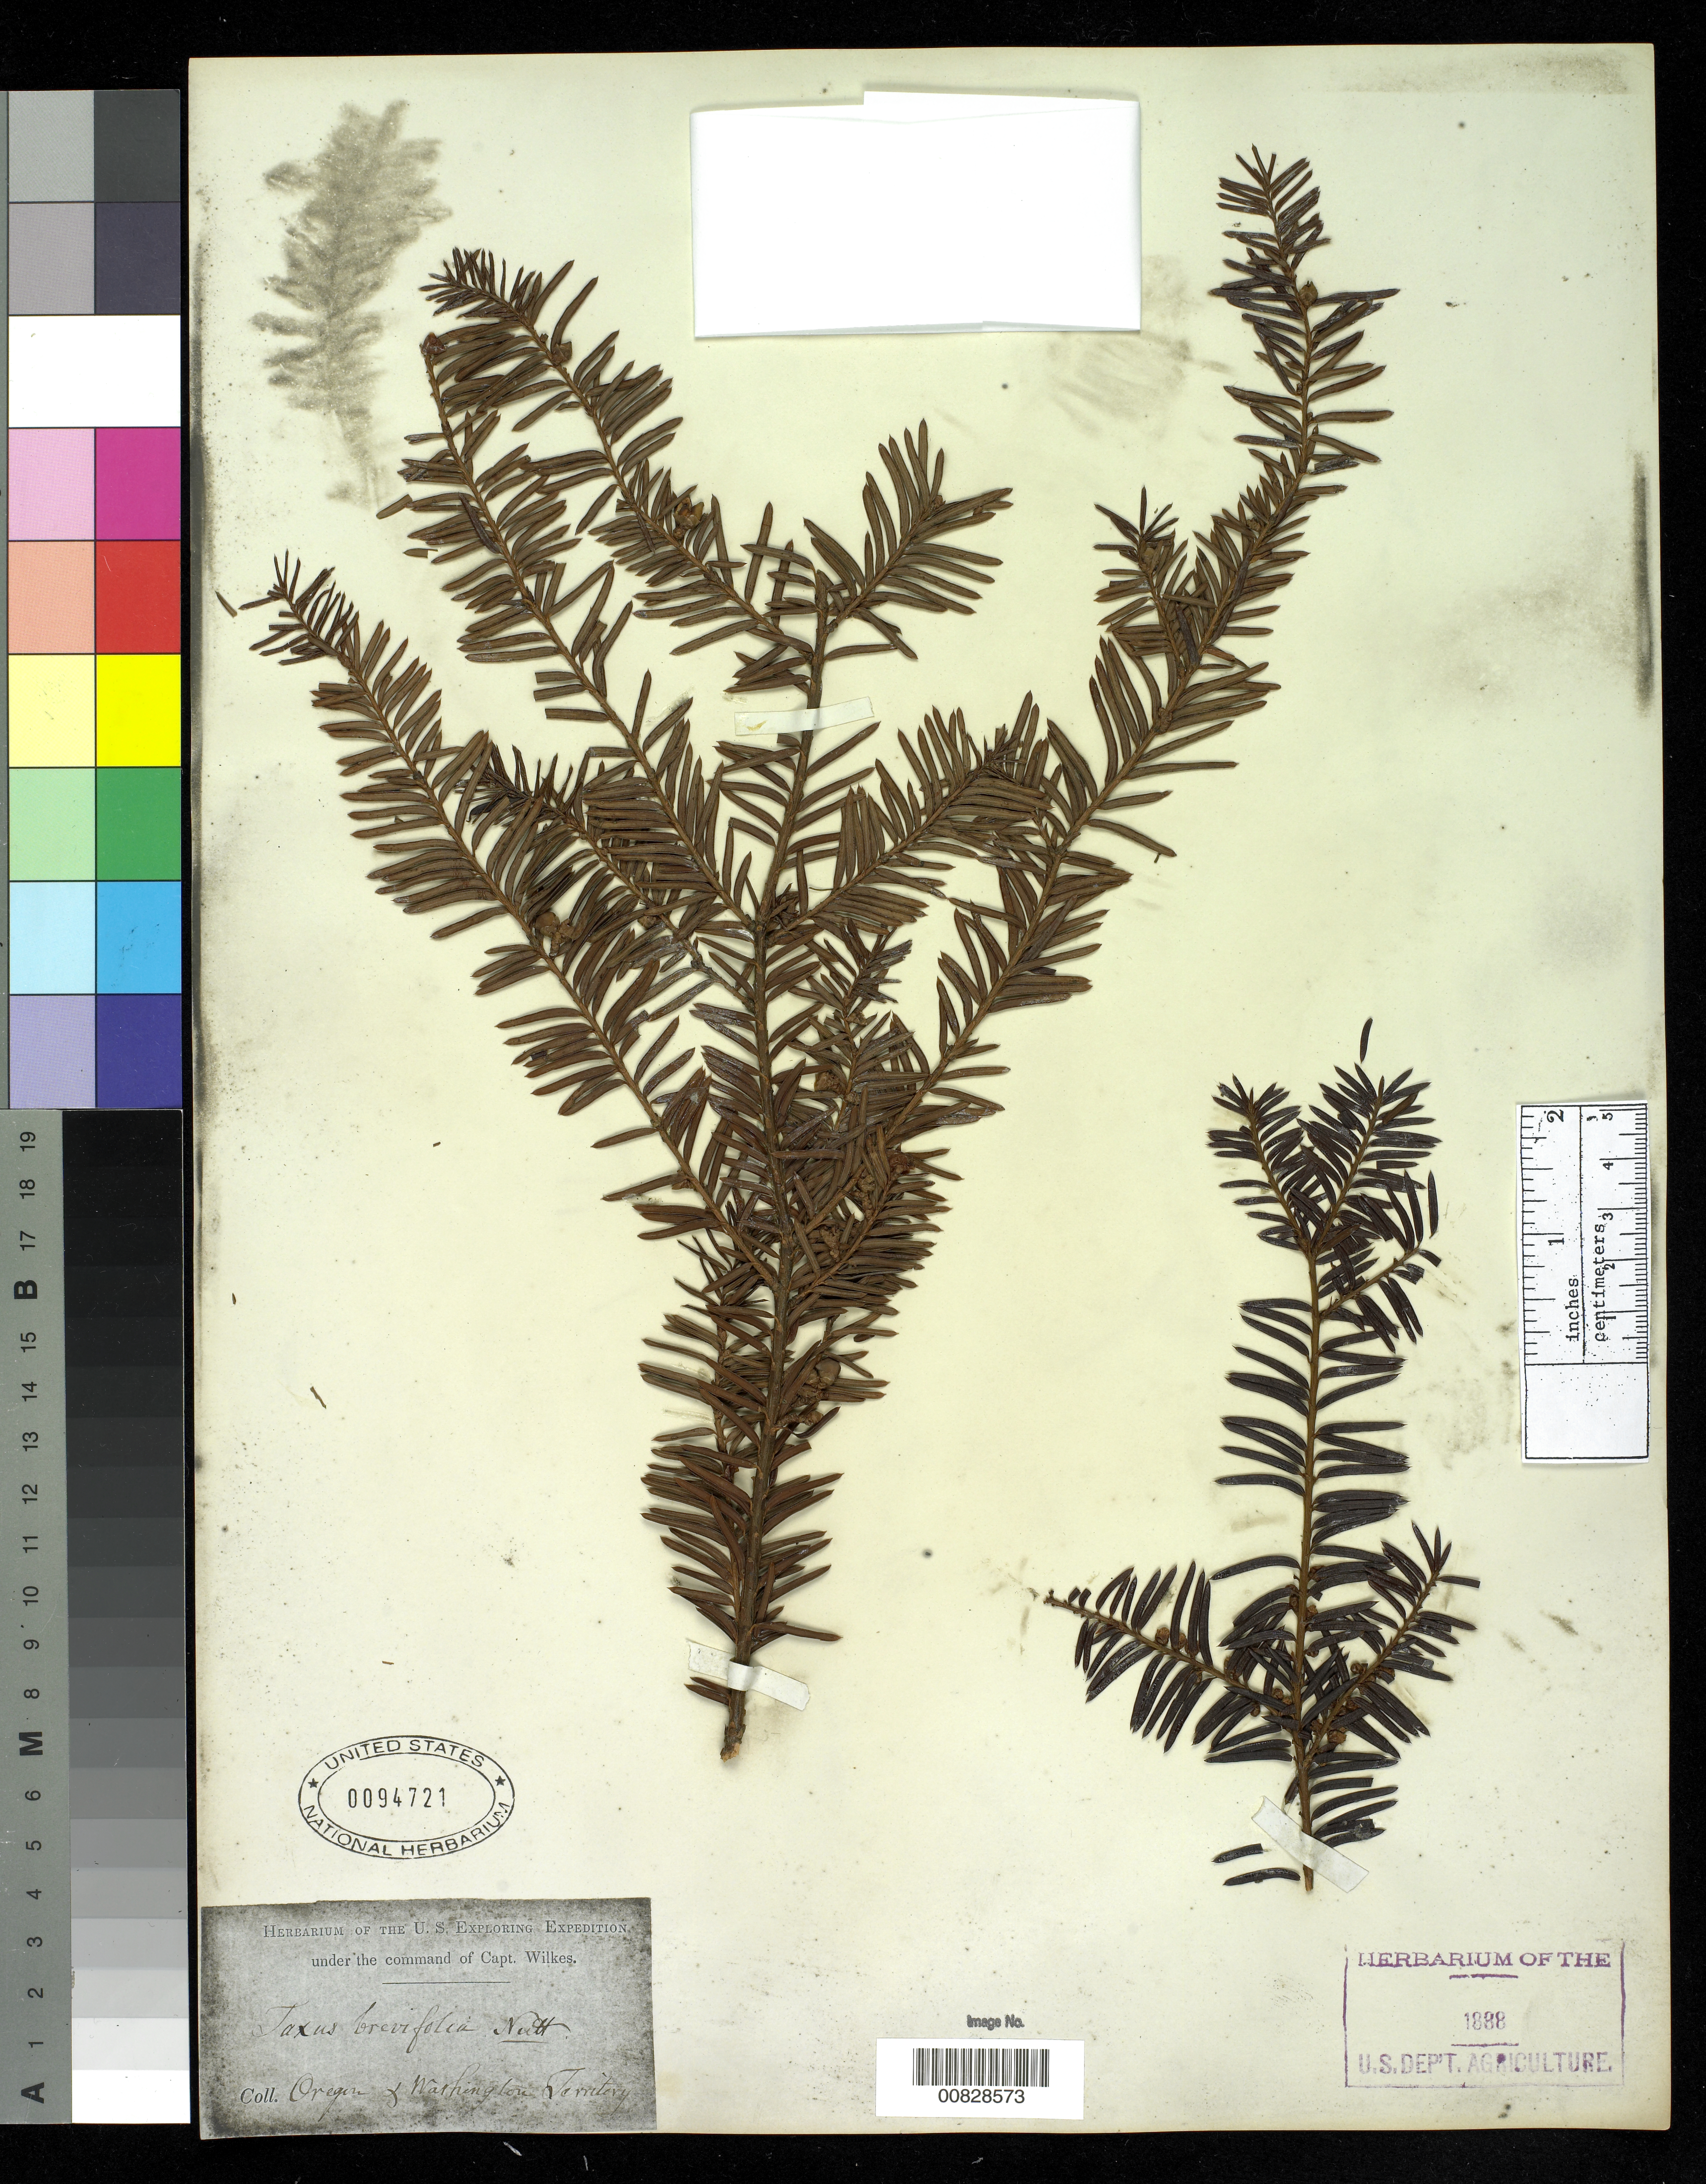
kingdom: Plantae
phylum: Tracheophyta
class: Pinopsida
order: Pinales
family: Taxaceae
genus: Taxus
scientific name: Taxus brevifolia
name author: Nutt.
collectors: Wilkes Explor. Exped.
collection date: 1838/1842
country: United States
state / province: Oregon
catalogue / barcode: US 94721